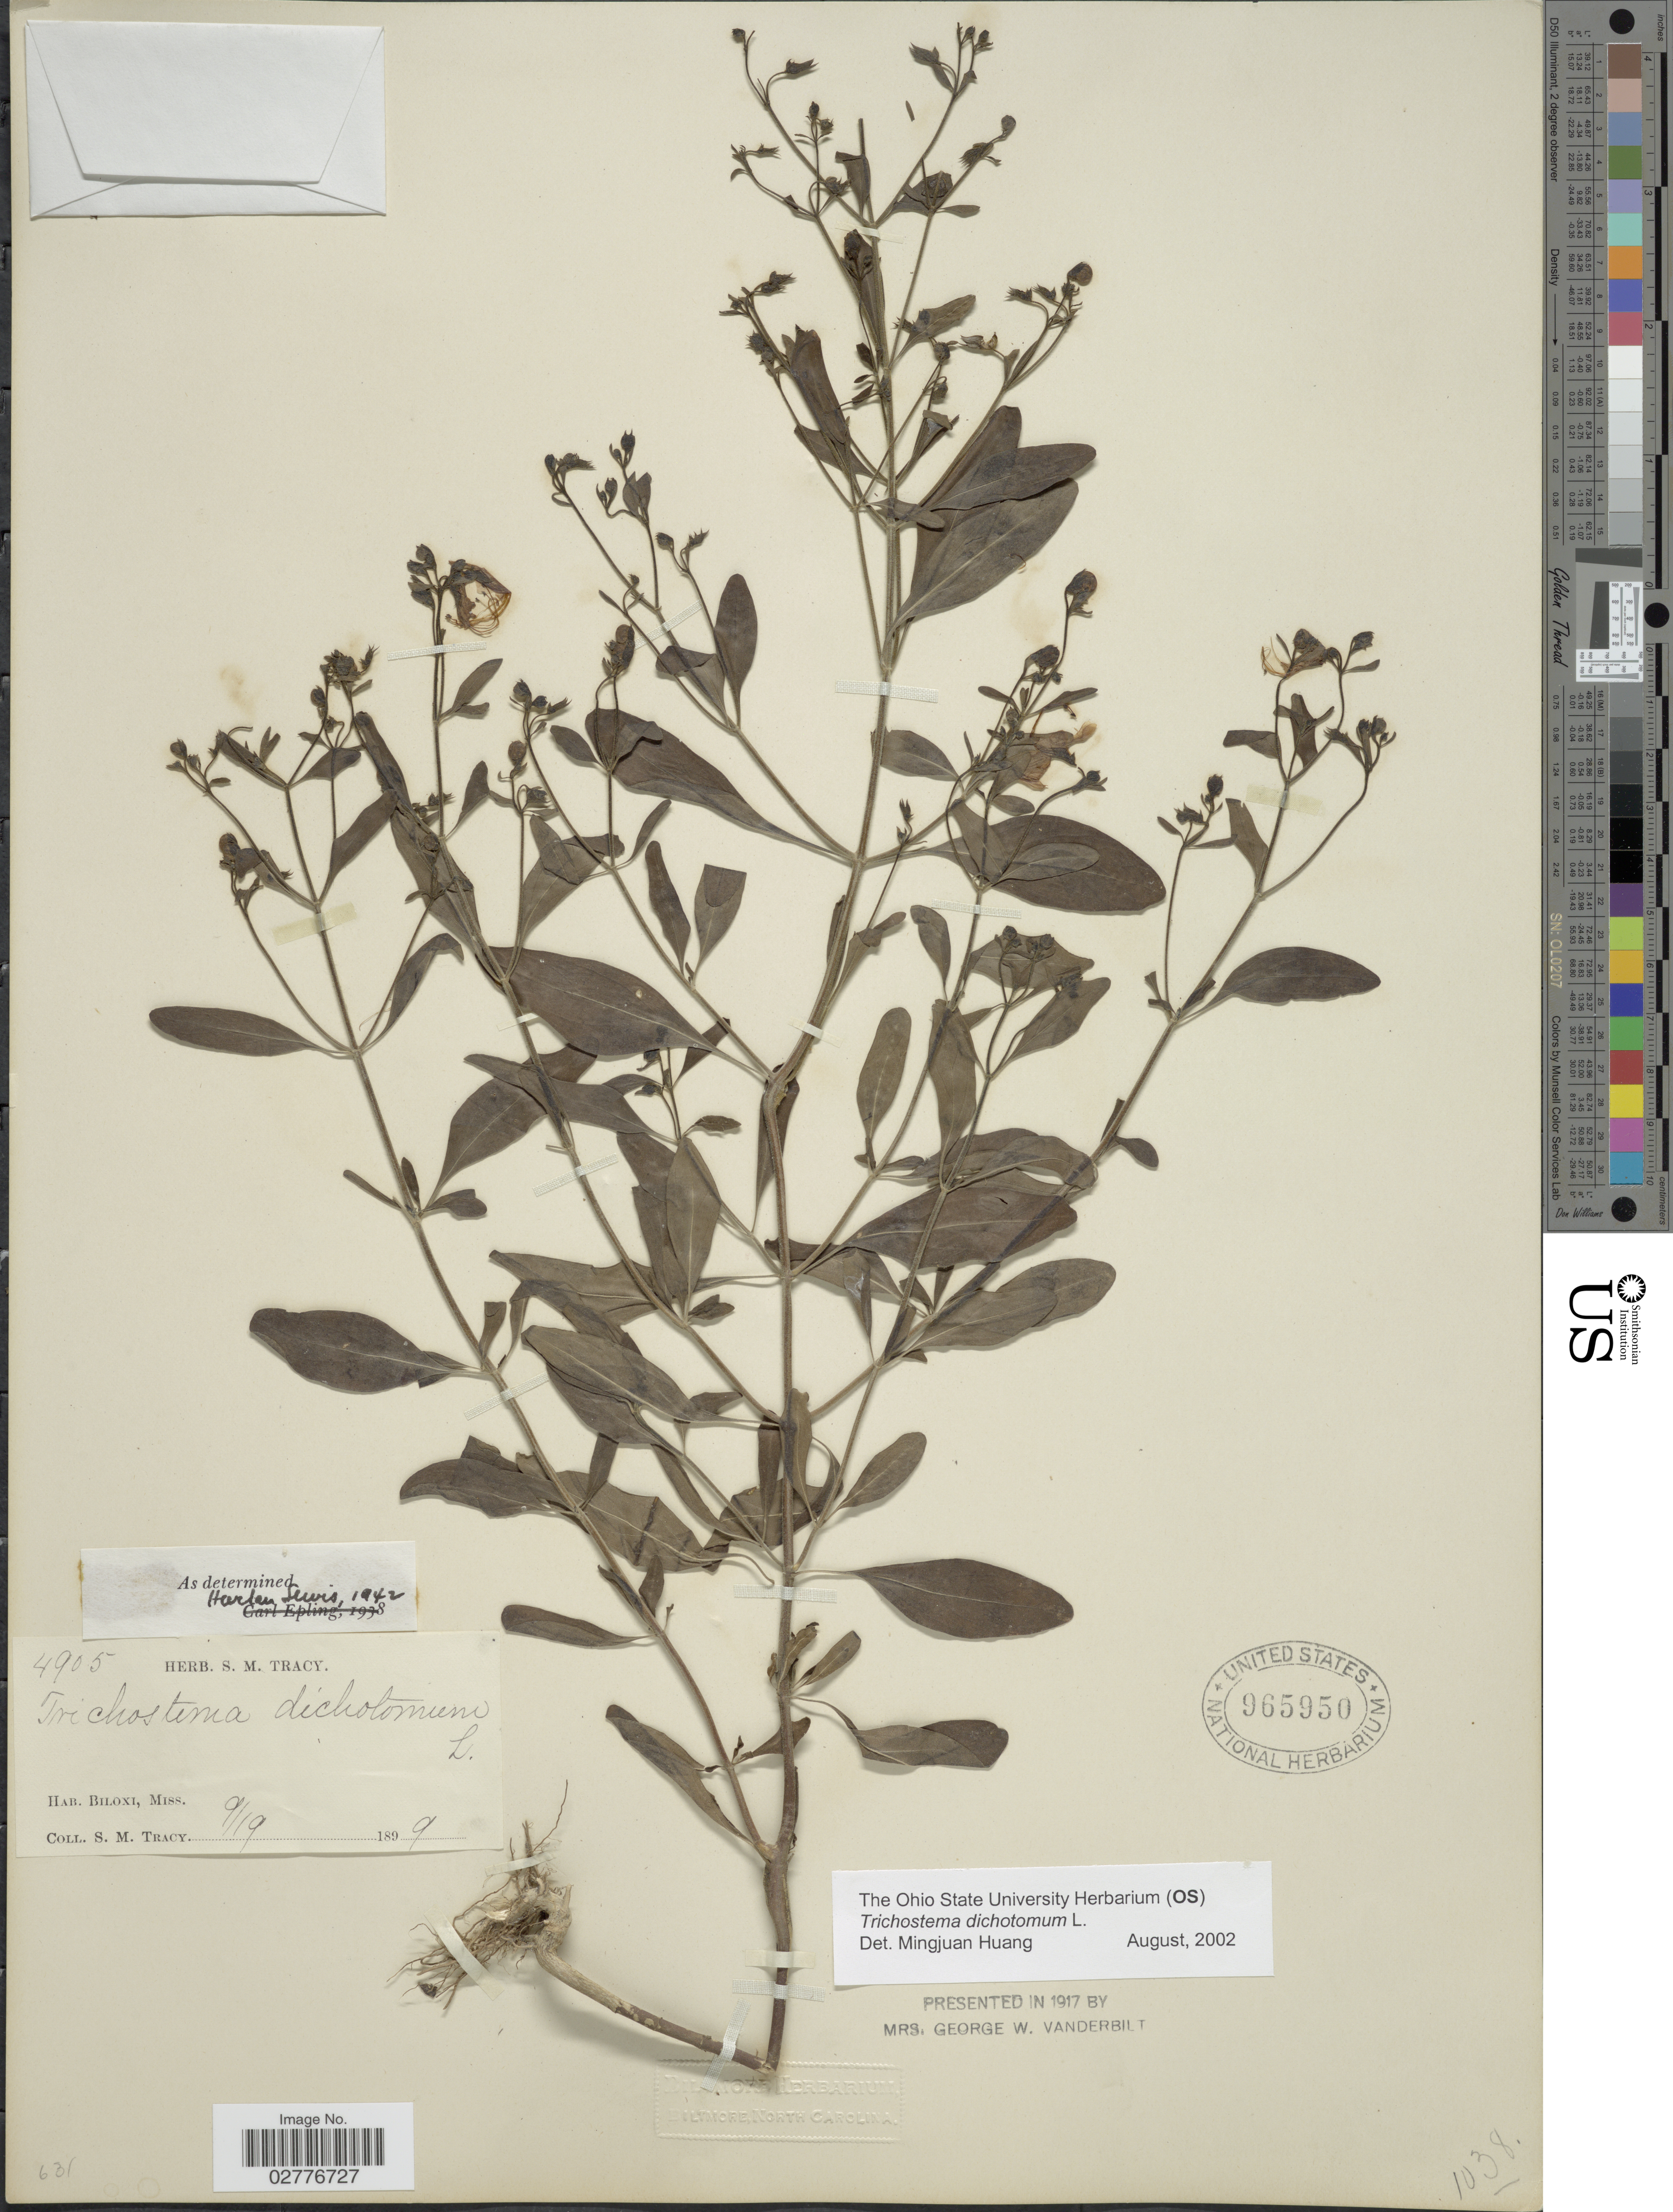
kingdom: Plantae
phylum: Tracheophyta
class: Magnoliopsida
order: Lamiales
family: Lamiaceae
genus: Trichostema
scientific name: Trichostema dichotomum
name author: L.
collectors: S. M. Tracy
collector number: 4905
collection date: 1899-09-19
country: United States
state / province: Mississippi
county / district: Harrison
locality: Biloxi.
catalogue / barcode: US 965950